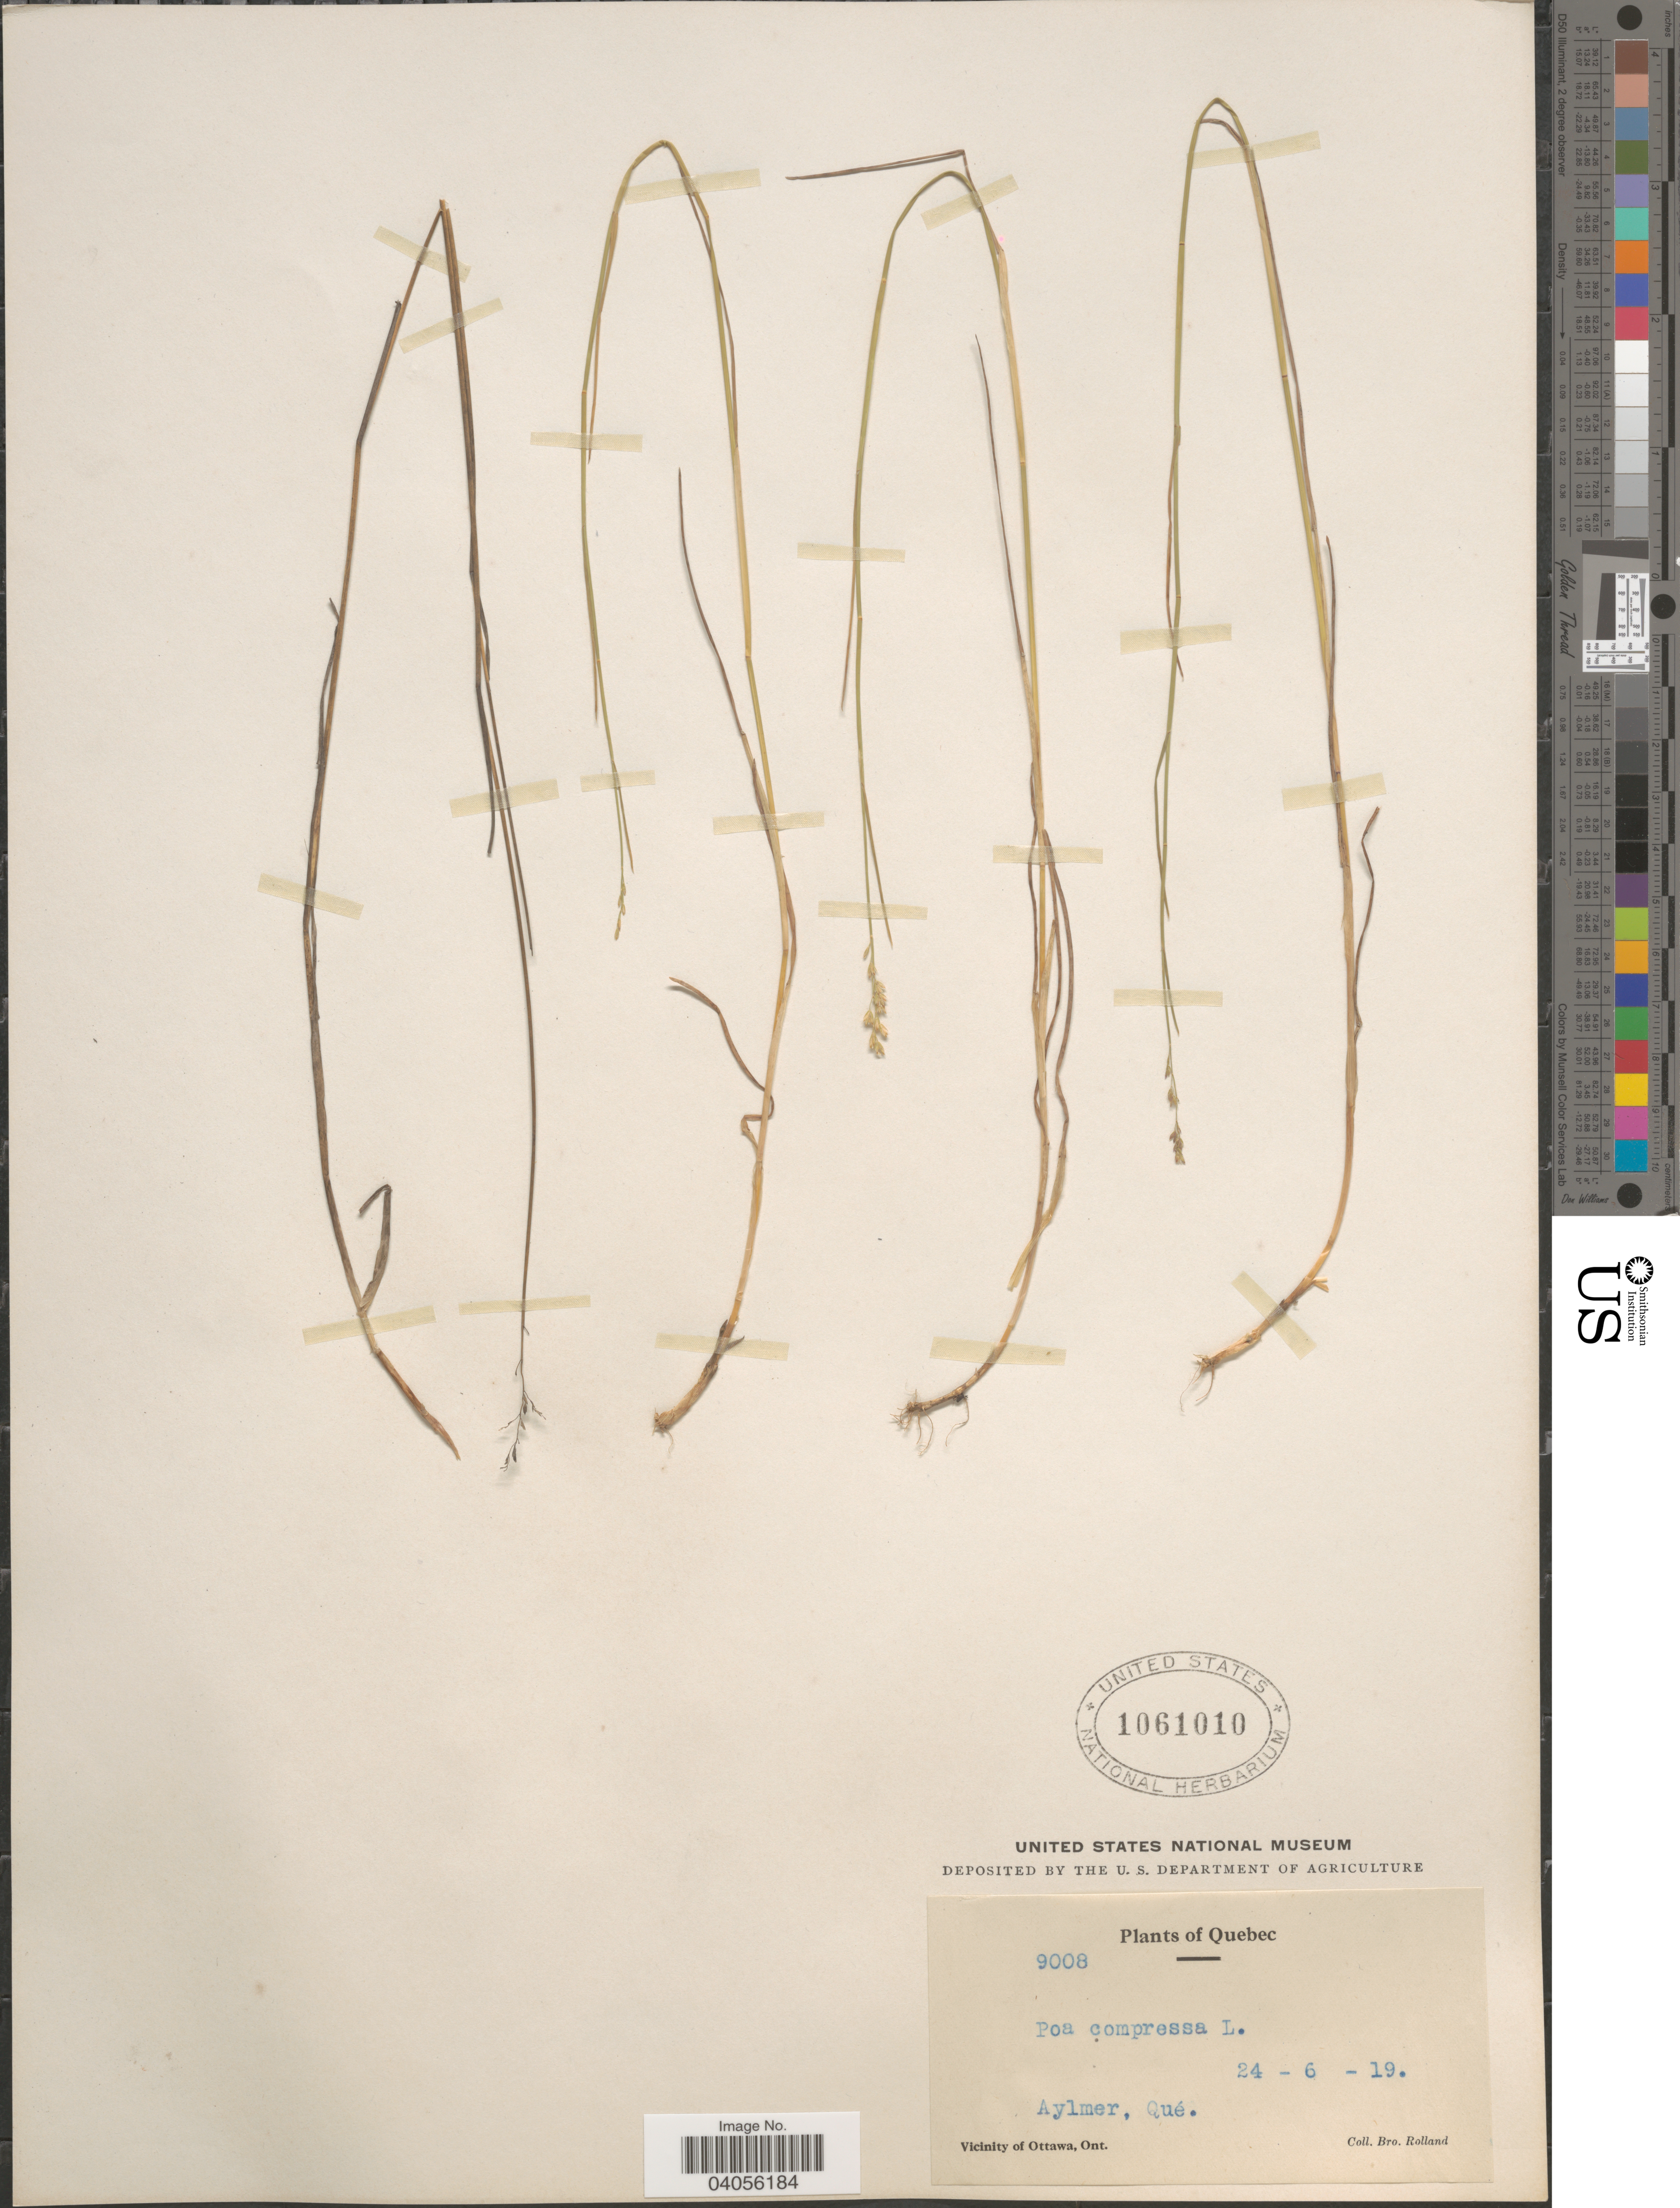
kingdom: Plantae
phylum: Tracheophyta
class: Liliopsida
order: Poales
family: Poaceae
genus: Poa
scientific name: Poa compressa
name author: L.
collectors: B. Rolland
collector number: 9008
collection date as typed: Transcribed d/m/y: 24/6/19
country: Canada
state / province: Quebec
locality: Aylmer.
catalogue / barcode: US 1061010